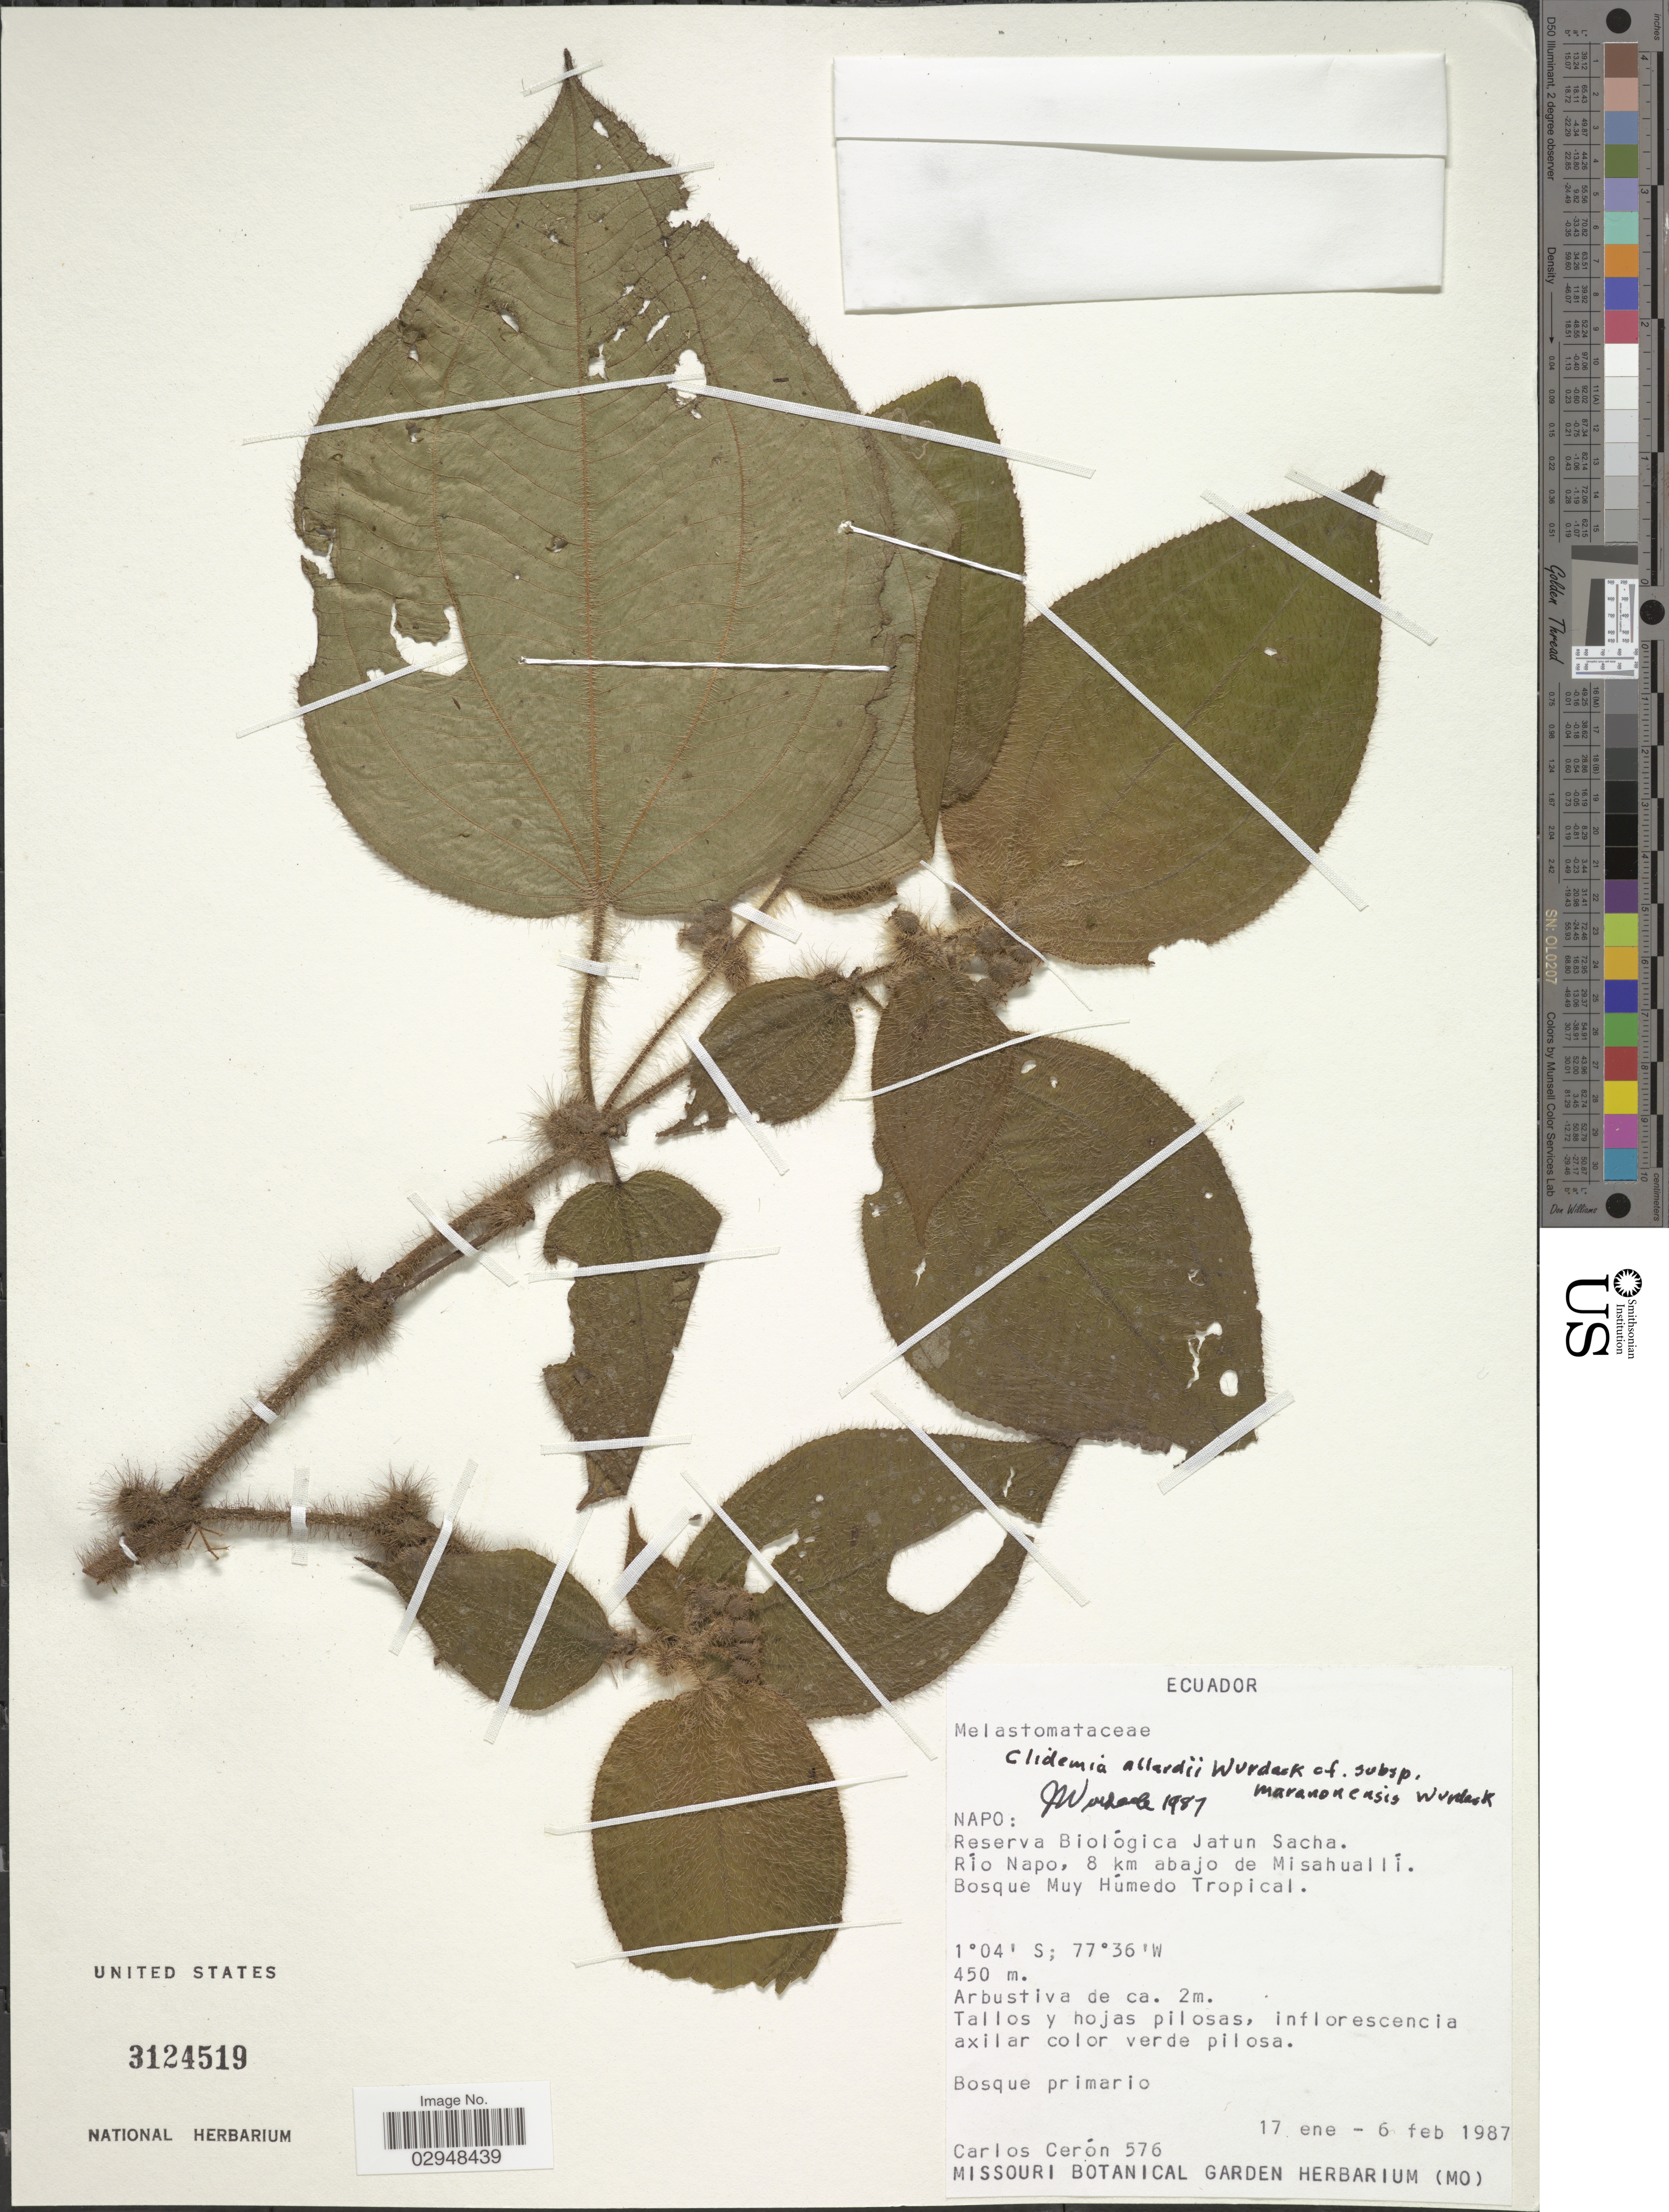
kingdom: Plantae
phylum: Tracheophyta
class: Magnoliopsida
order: Myrtales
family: Melastomataceae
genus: Clidemia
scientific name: Clidemia allardii subsp. maranonensis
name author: Wurdack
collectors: C. E. Cerón M.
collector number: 576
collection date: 1987-01-17/1987-02-06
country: Ecuador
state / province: Napo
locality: Reserva Biológica Jatun Sacha, Río Napo, 8 km abajo de Misahuallí.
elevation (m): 450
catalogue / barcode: US 3124519